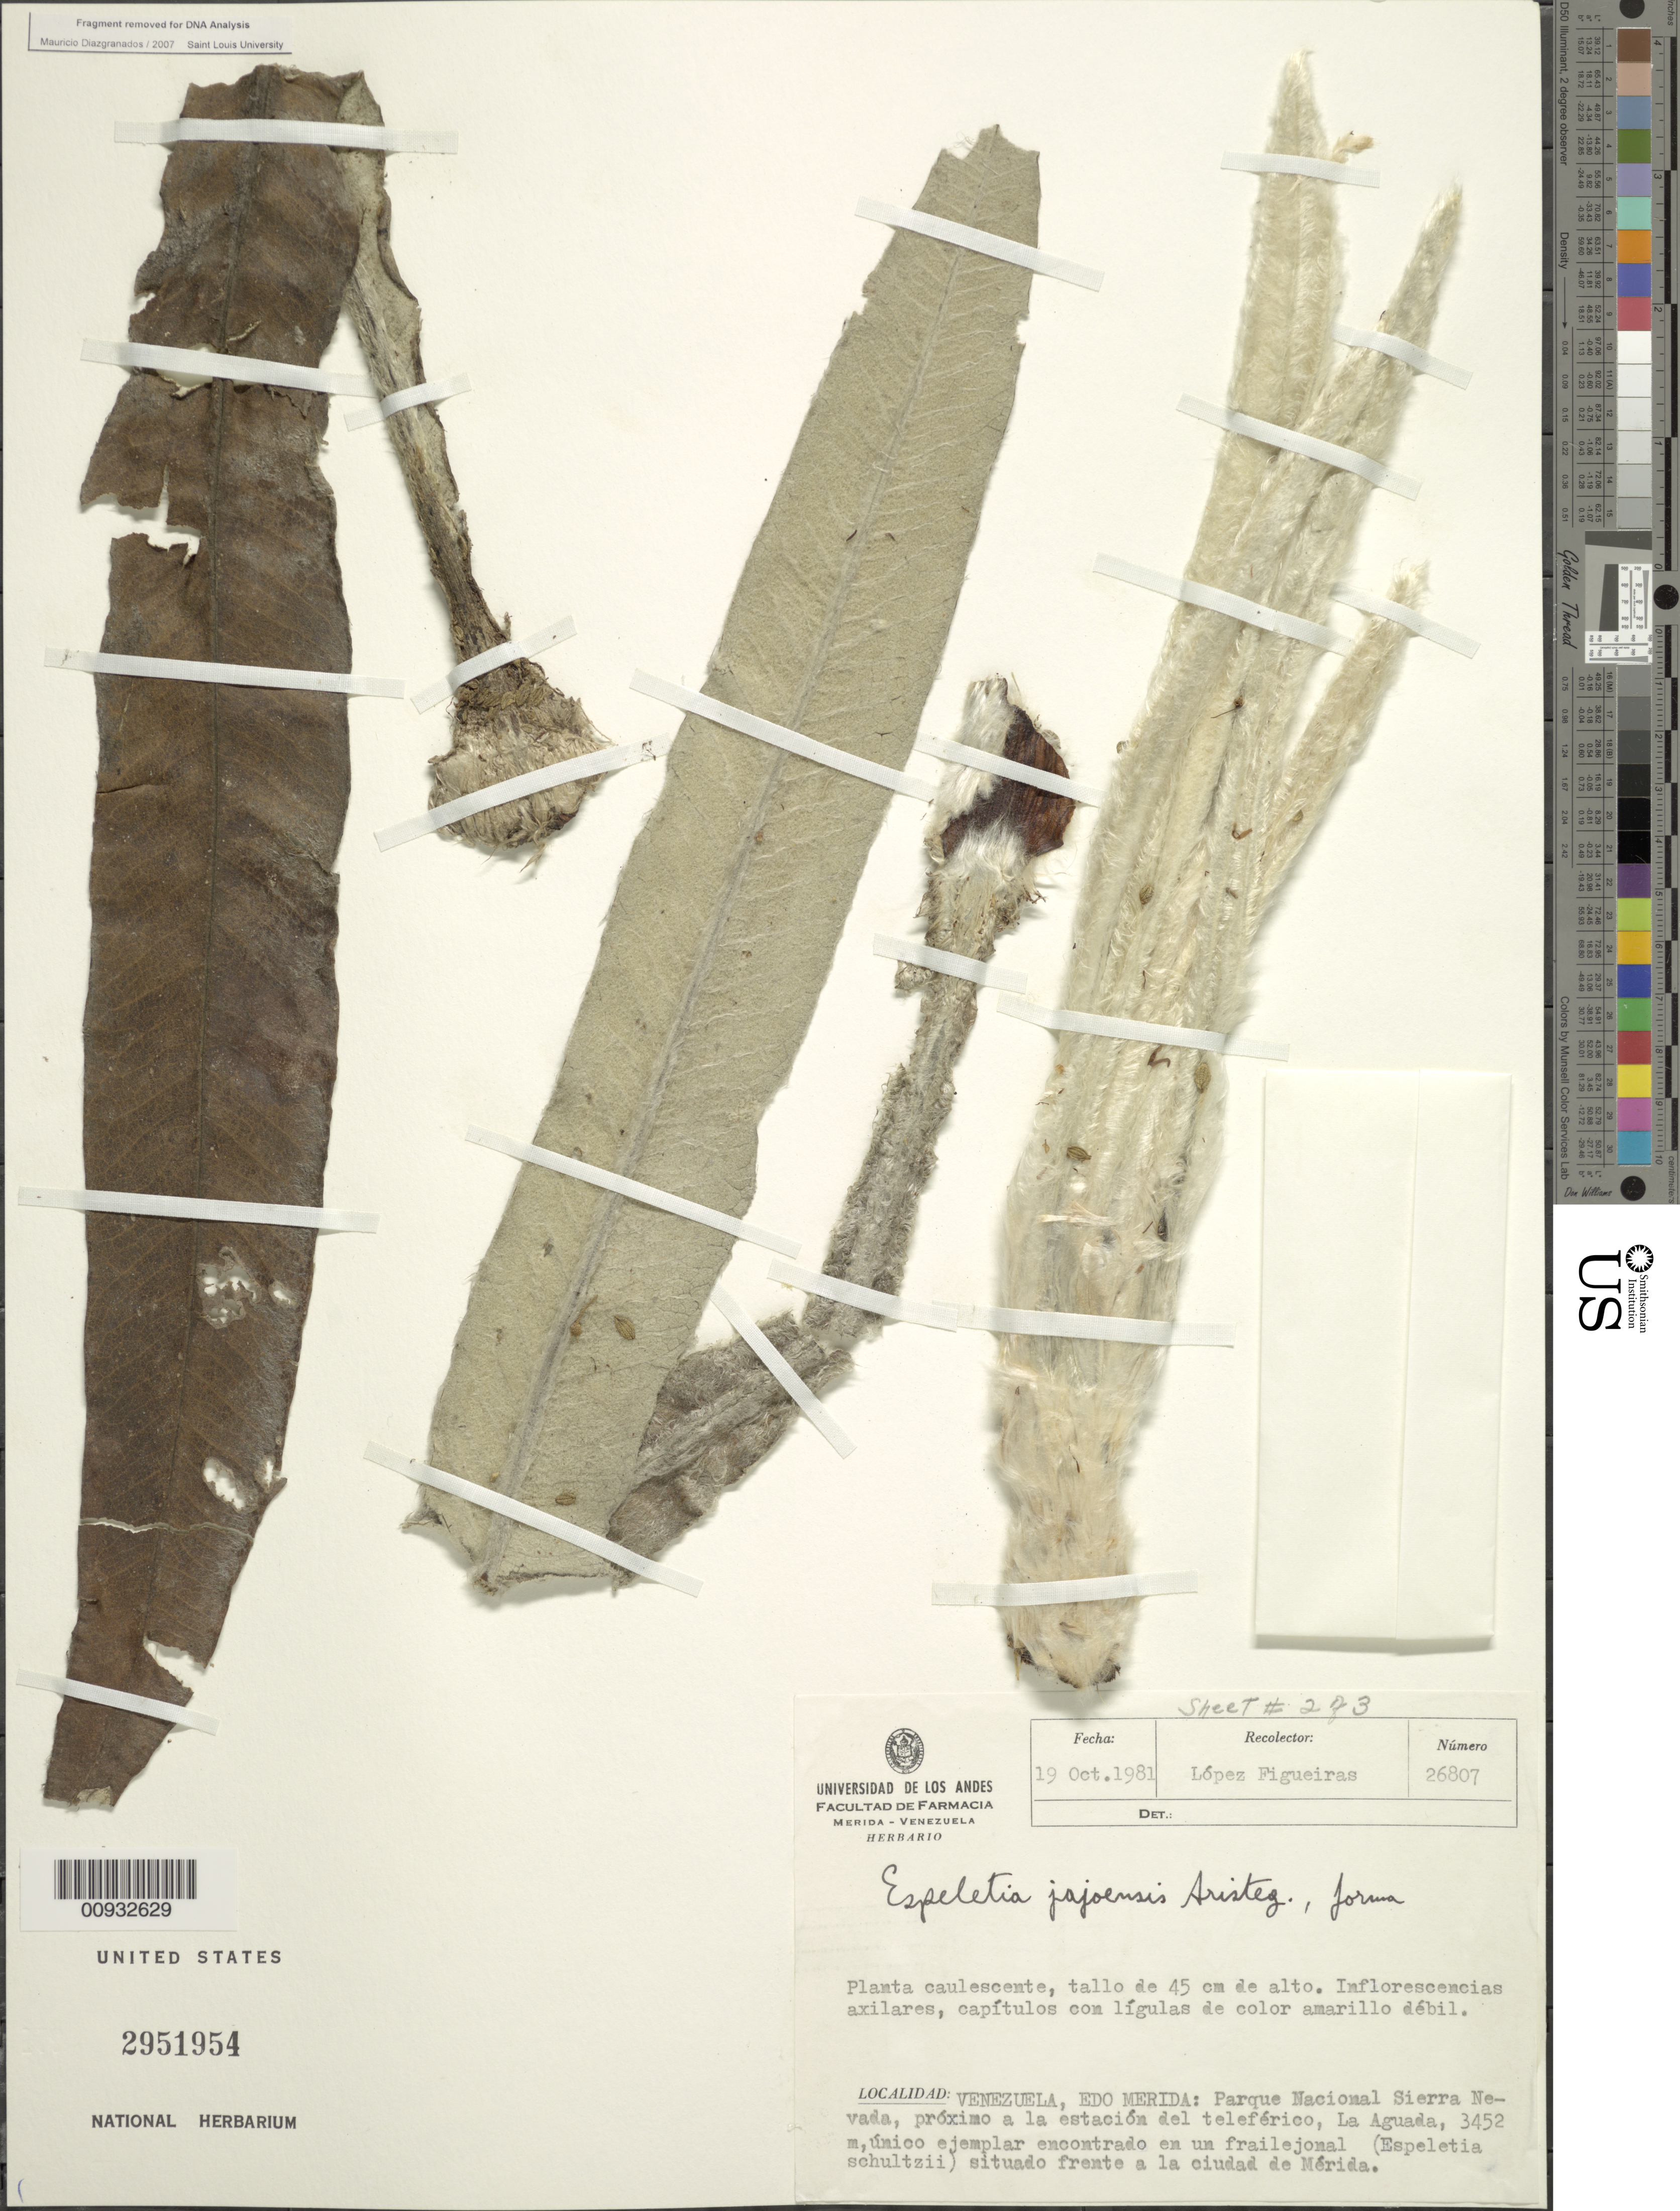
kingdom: Plantae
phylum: Tracheophyta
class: Magnoliopsida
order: Asterales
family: Asteraceae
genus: Espeletia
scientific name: Espeletia jajoensis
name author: Aristeg.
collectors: M. López Figueiras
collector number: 26807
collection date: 1981-10-19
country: Venezuela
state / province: Mérida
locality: Parque Nacional Sierra Nevada, proximo a la estacion del teleferico, La Aguada, umico ejemplar encontrado en un frailejonam situado frente a la cuidad de Merida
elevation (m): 3452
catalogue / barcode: US 2951954